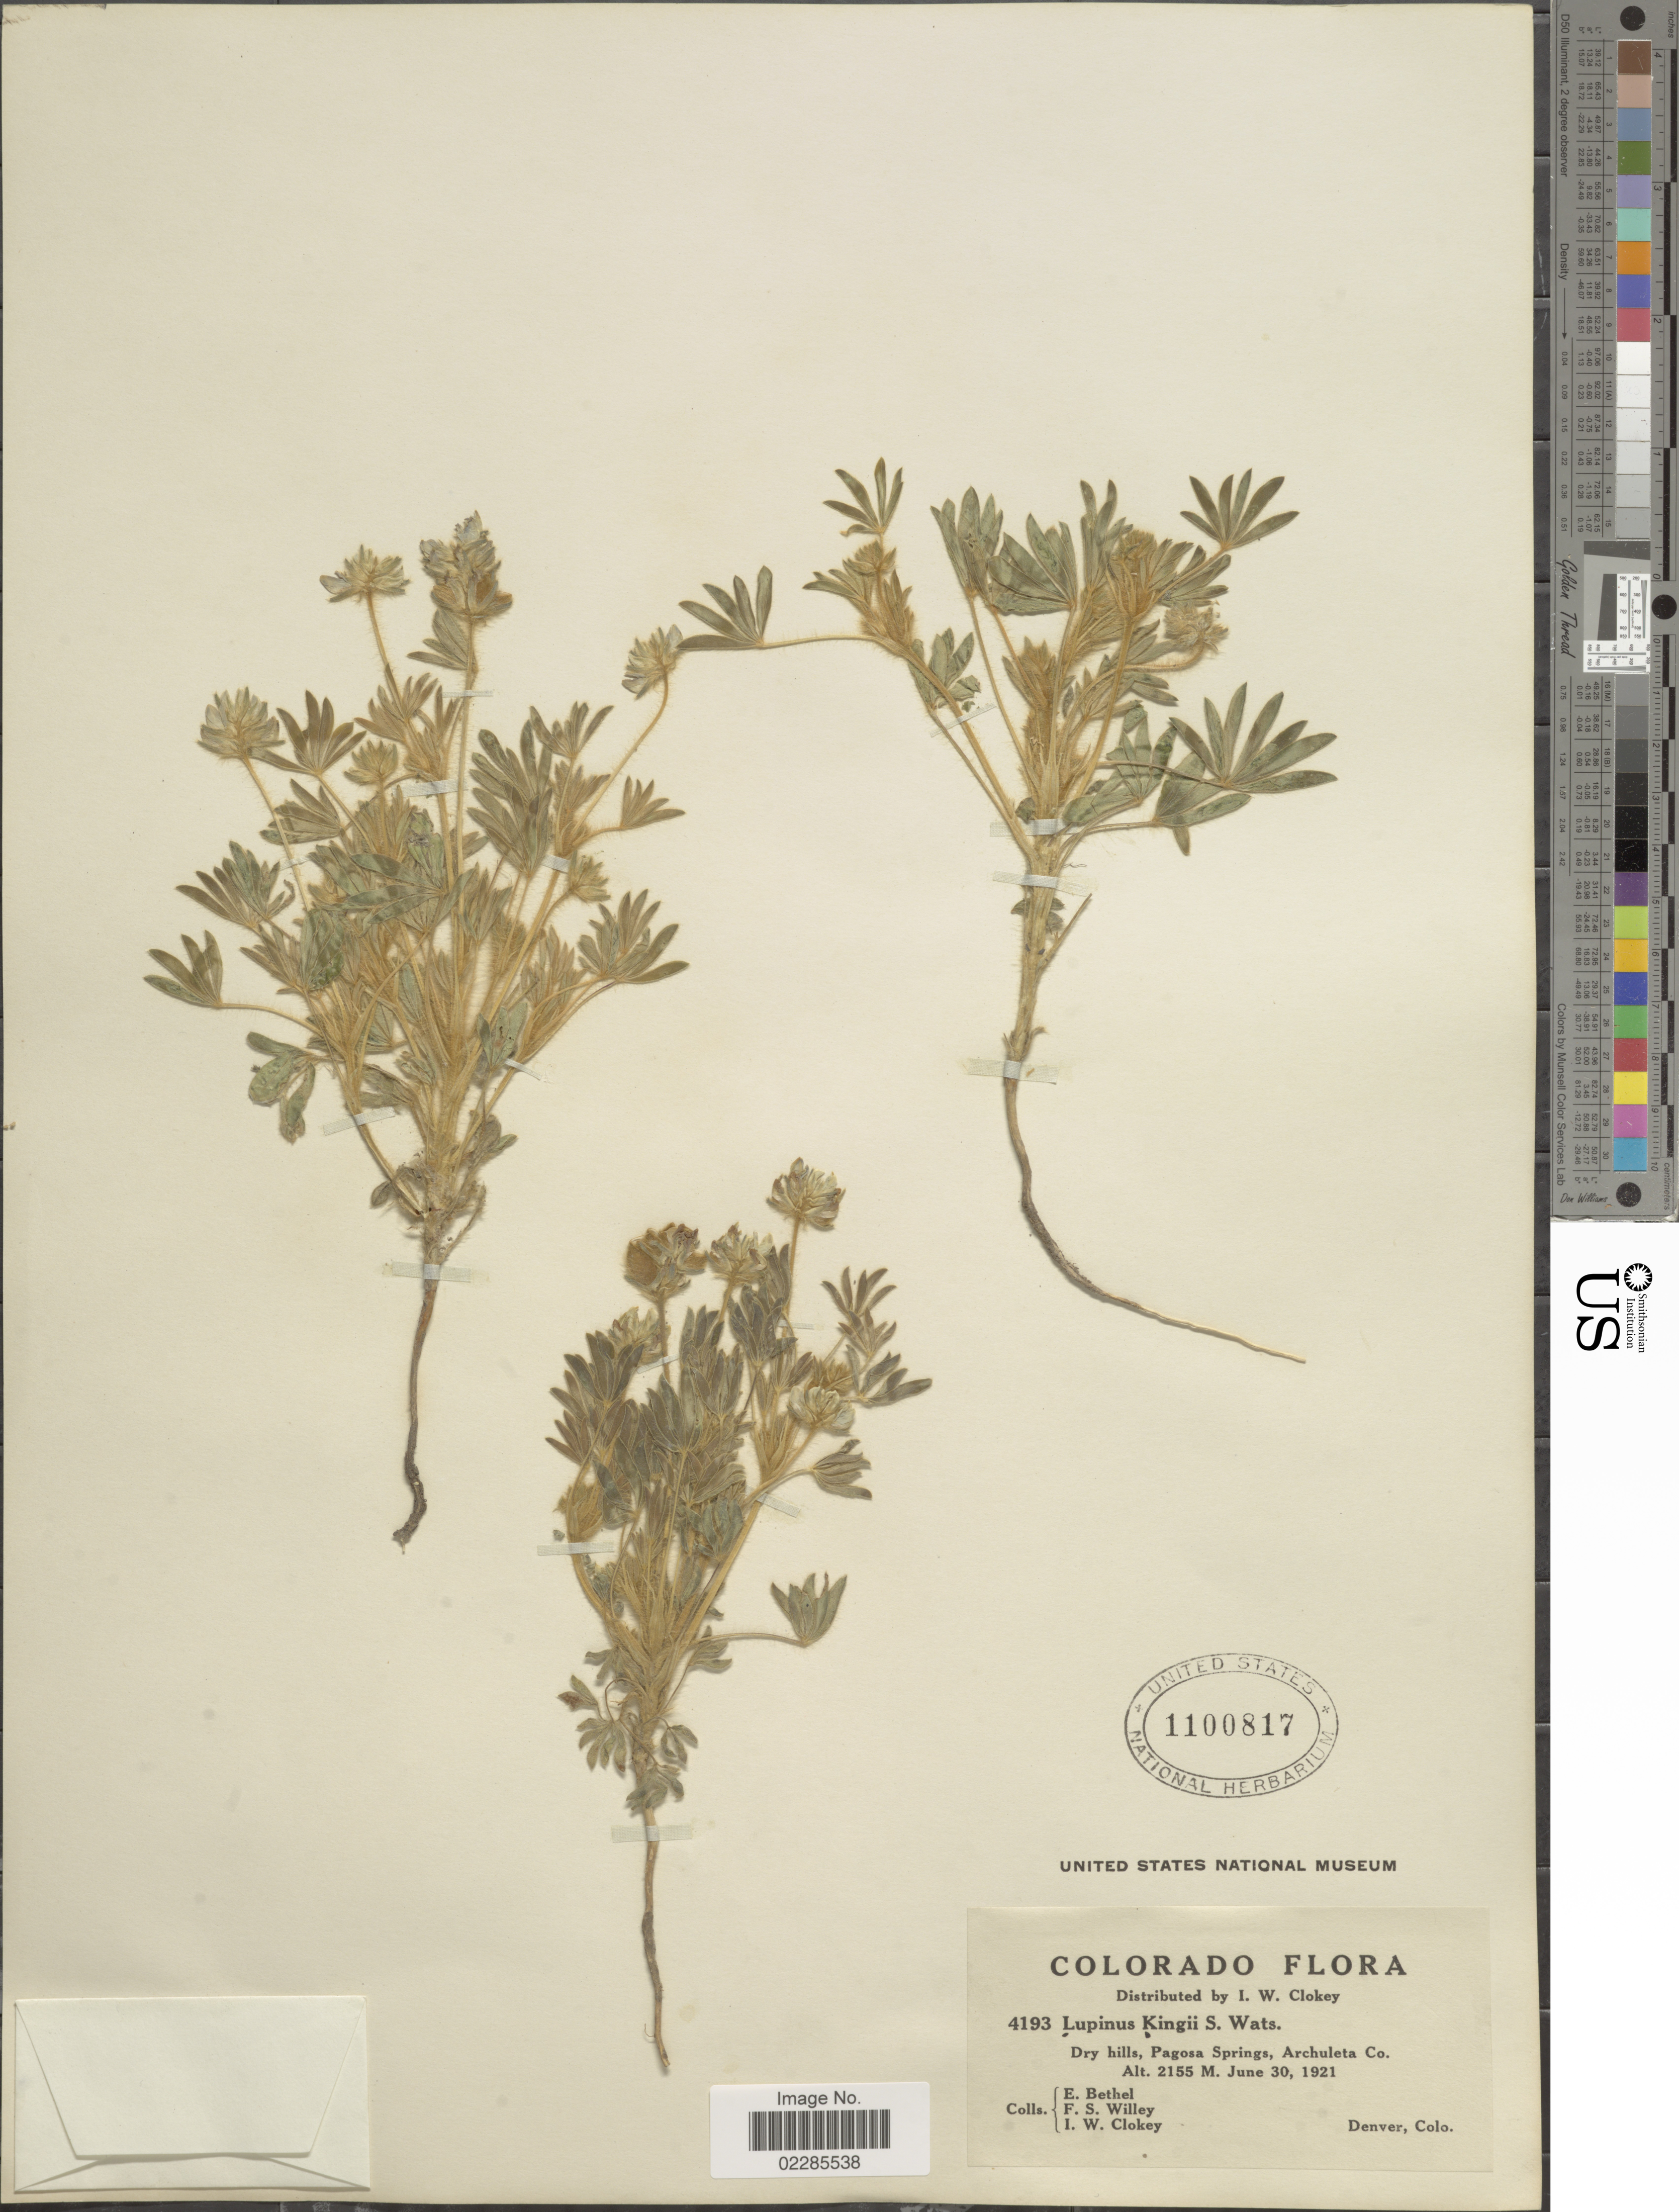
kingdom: Plantae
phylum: Tracheophyta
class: Magnoliopsida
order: Fabales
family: Fabaceae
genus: Lupinus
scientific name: Lupinus kingii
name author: S. Watson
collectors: E. Bethel, F. Willey & I. W. Clokey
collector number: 4193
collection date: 1921-06-30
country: United States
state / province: Colorado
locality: Dry hills, Pagosa Springs, Archuleta Co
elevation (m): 2155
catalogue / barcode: US 1100817